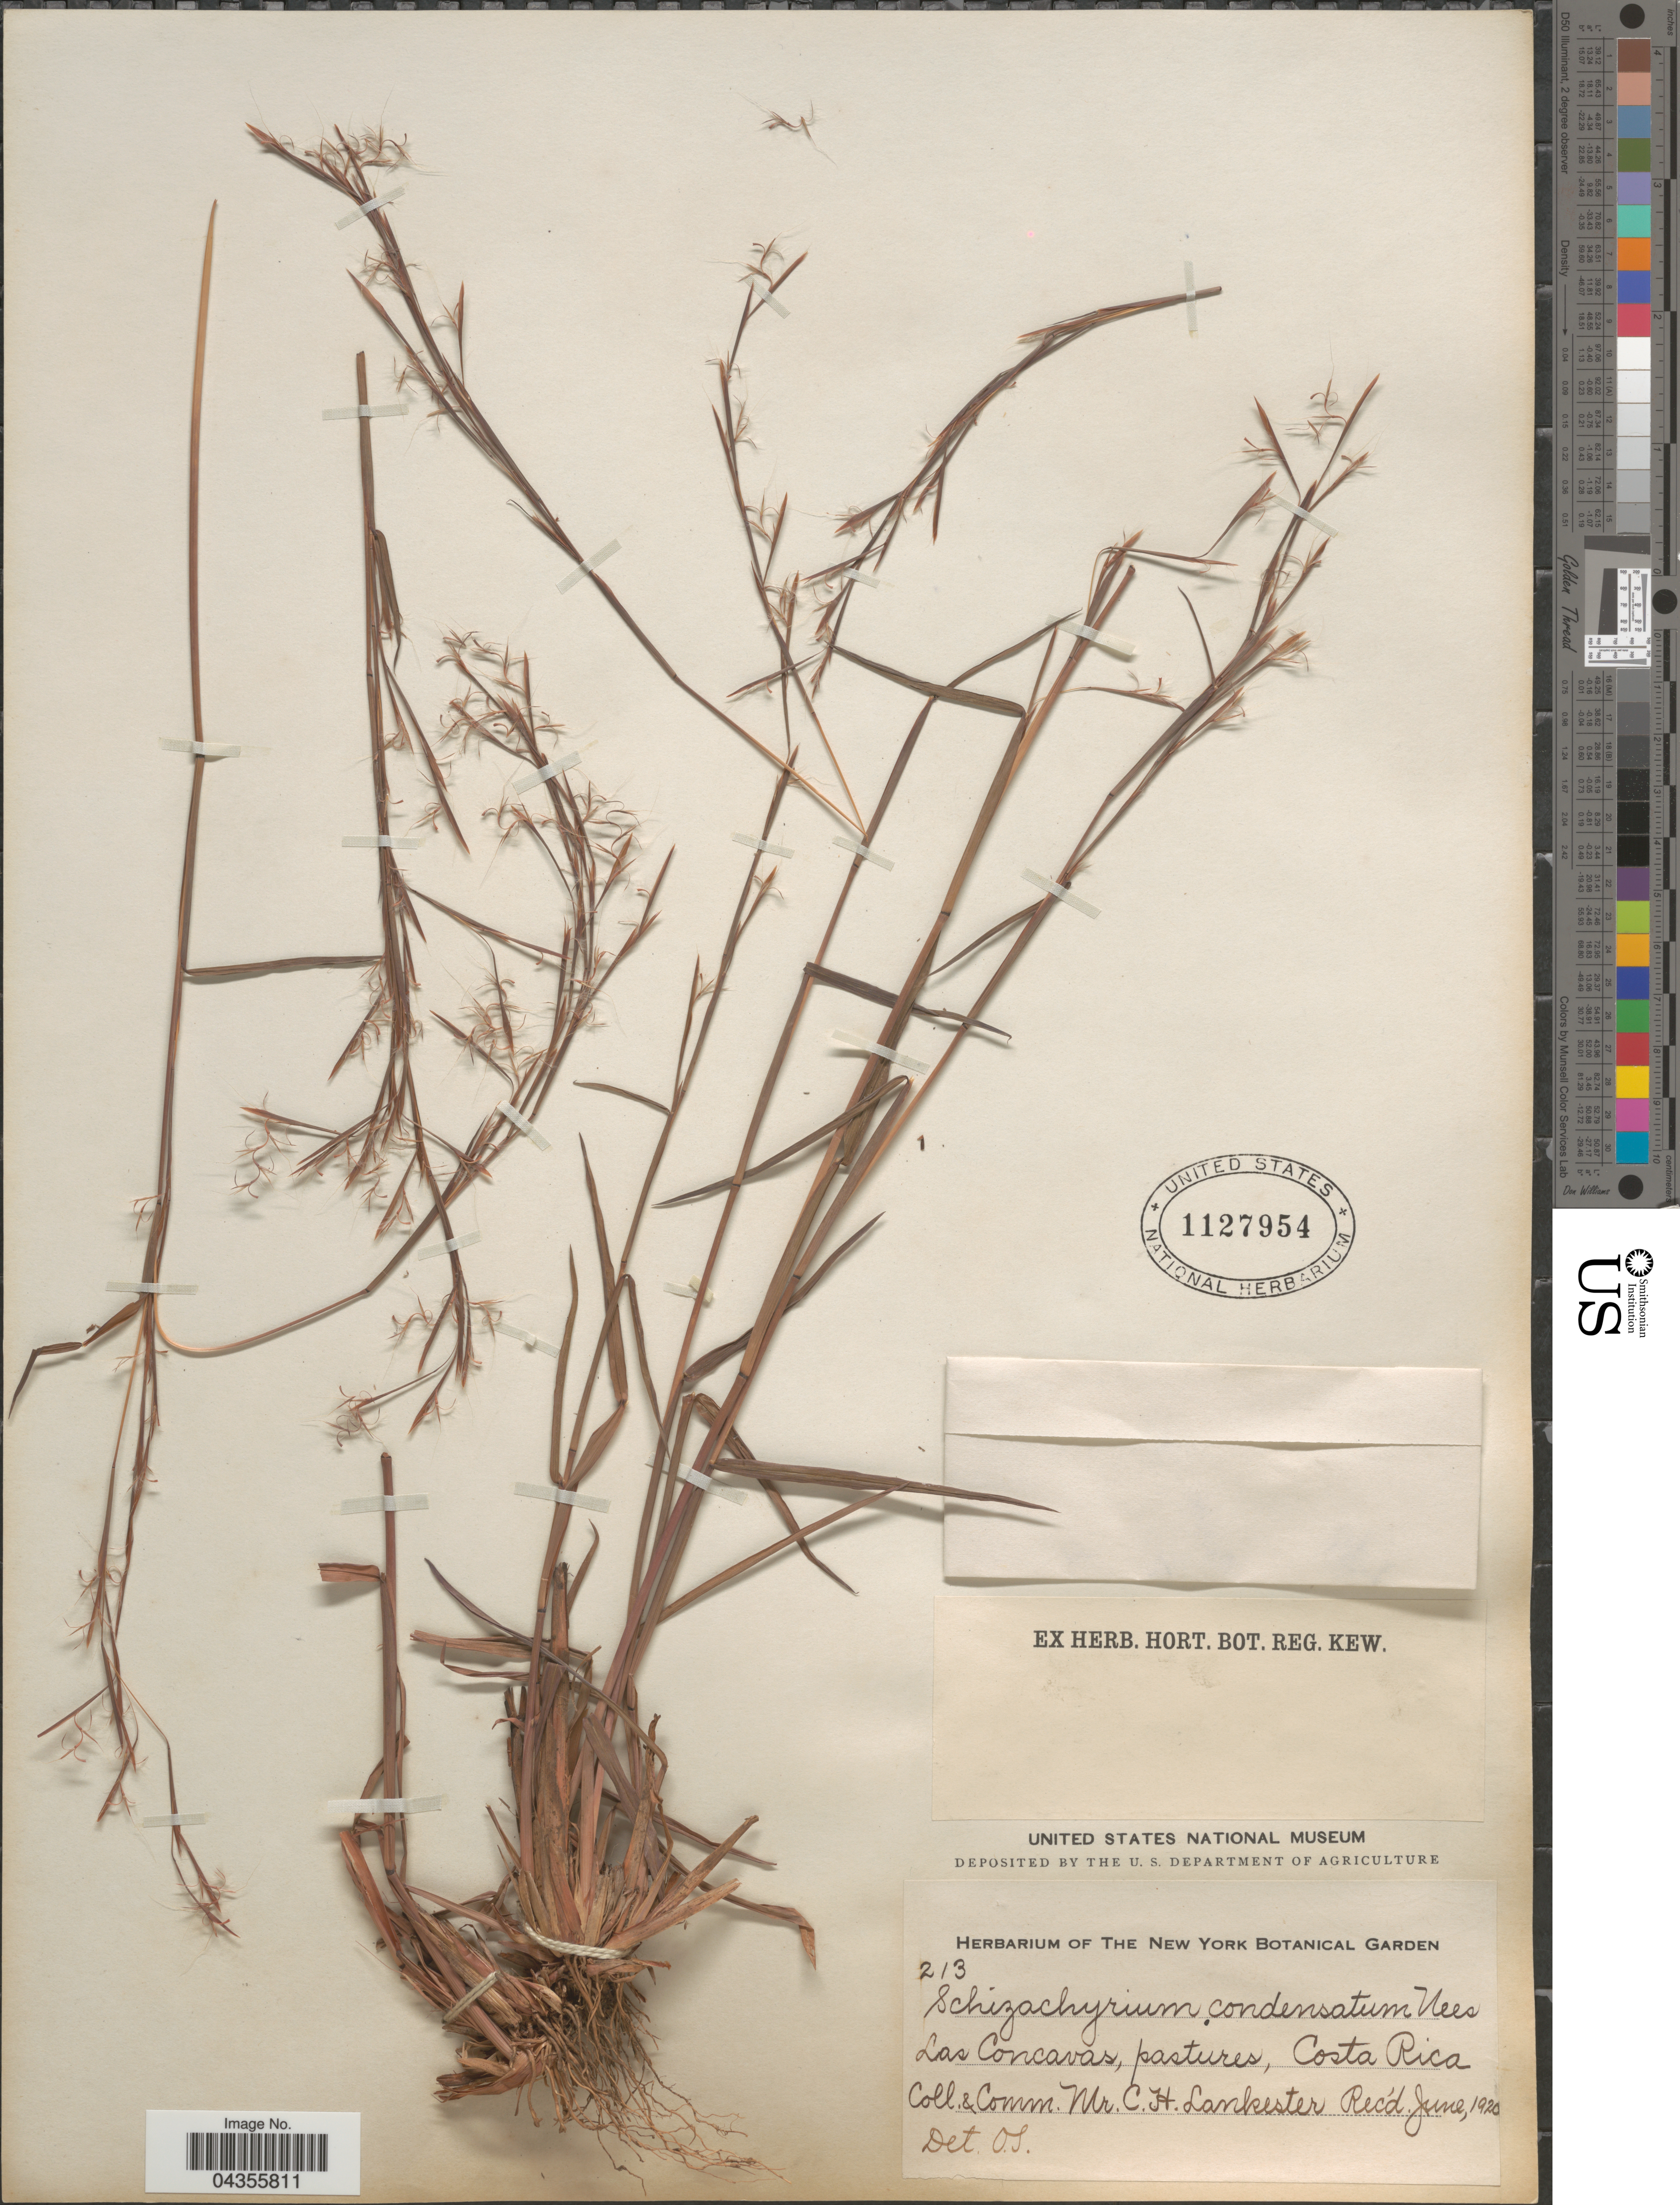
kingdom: Plantae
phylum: Tracheophyta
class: Liliopsida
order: Poales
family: Poaceae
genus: Schizachyrium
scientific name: Schizachyrium condensatum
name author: (Kunth) Nees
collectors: C. H. Lankester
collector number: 213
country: Costa Rica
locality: Las Concavas, pastures.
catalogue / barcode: US 1127954